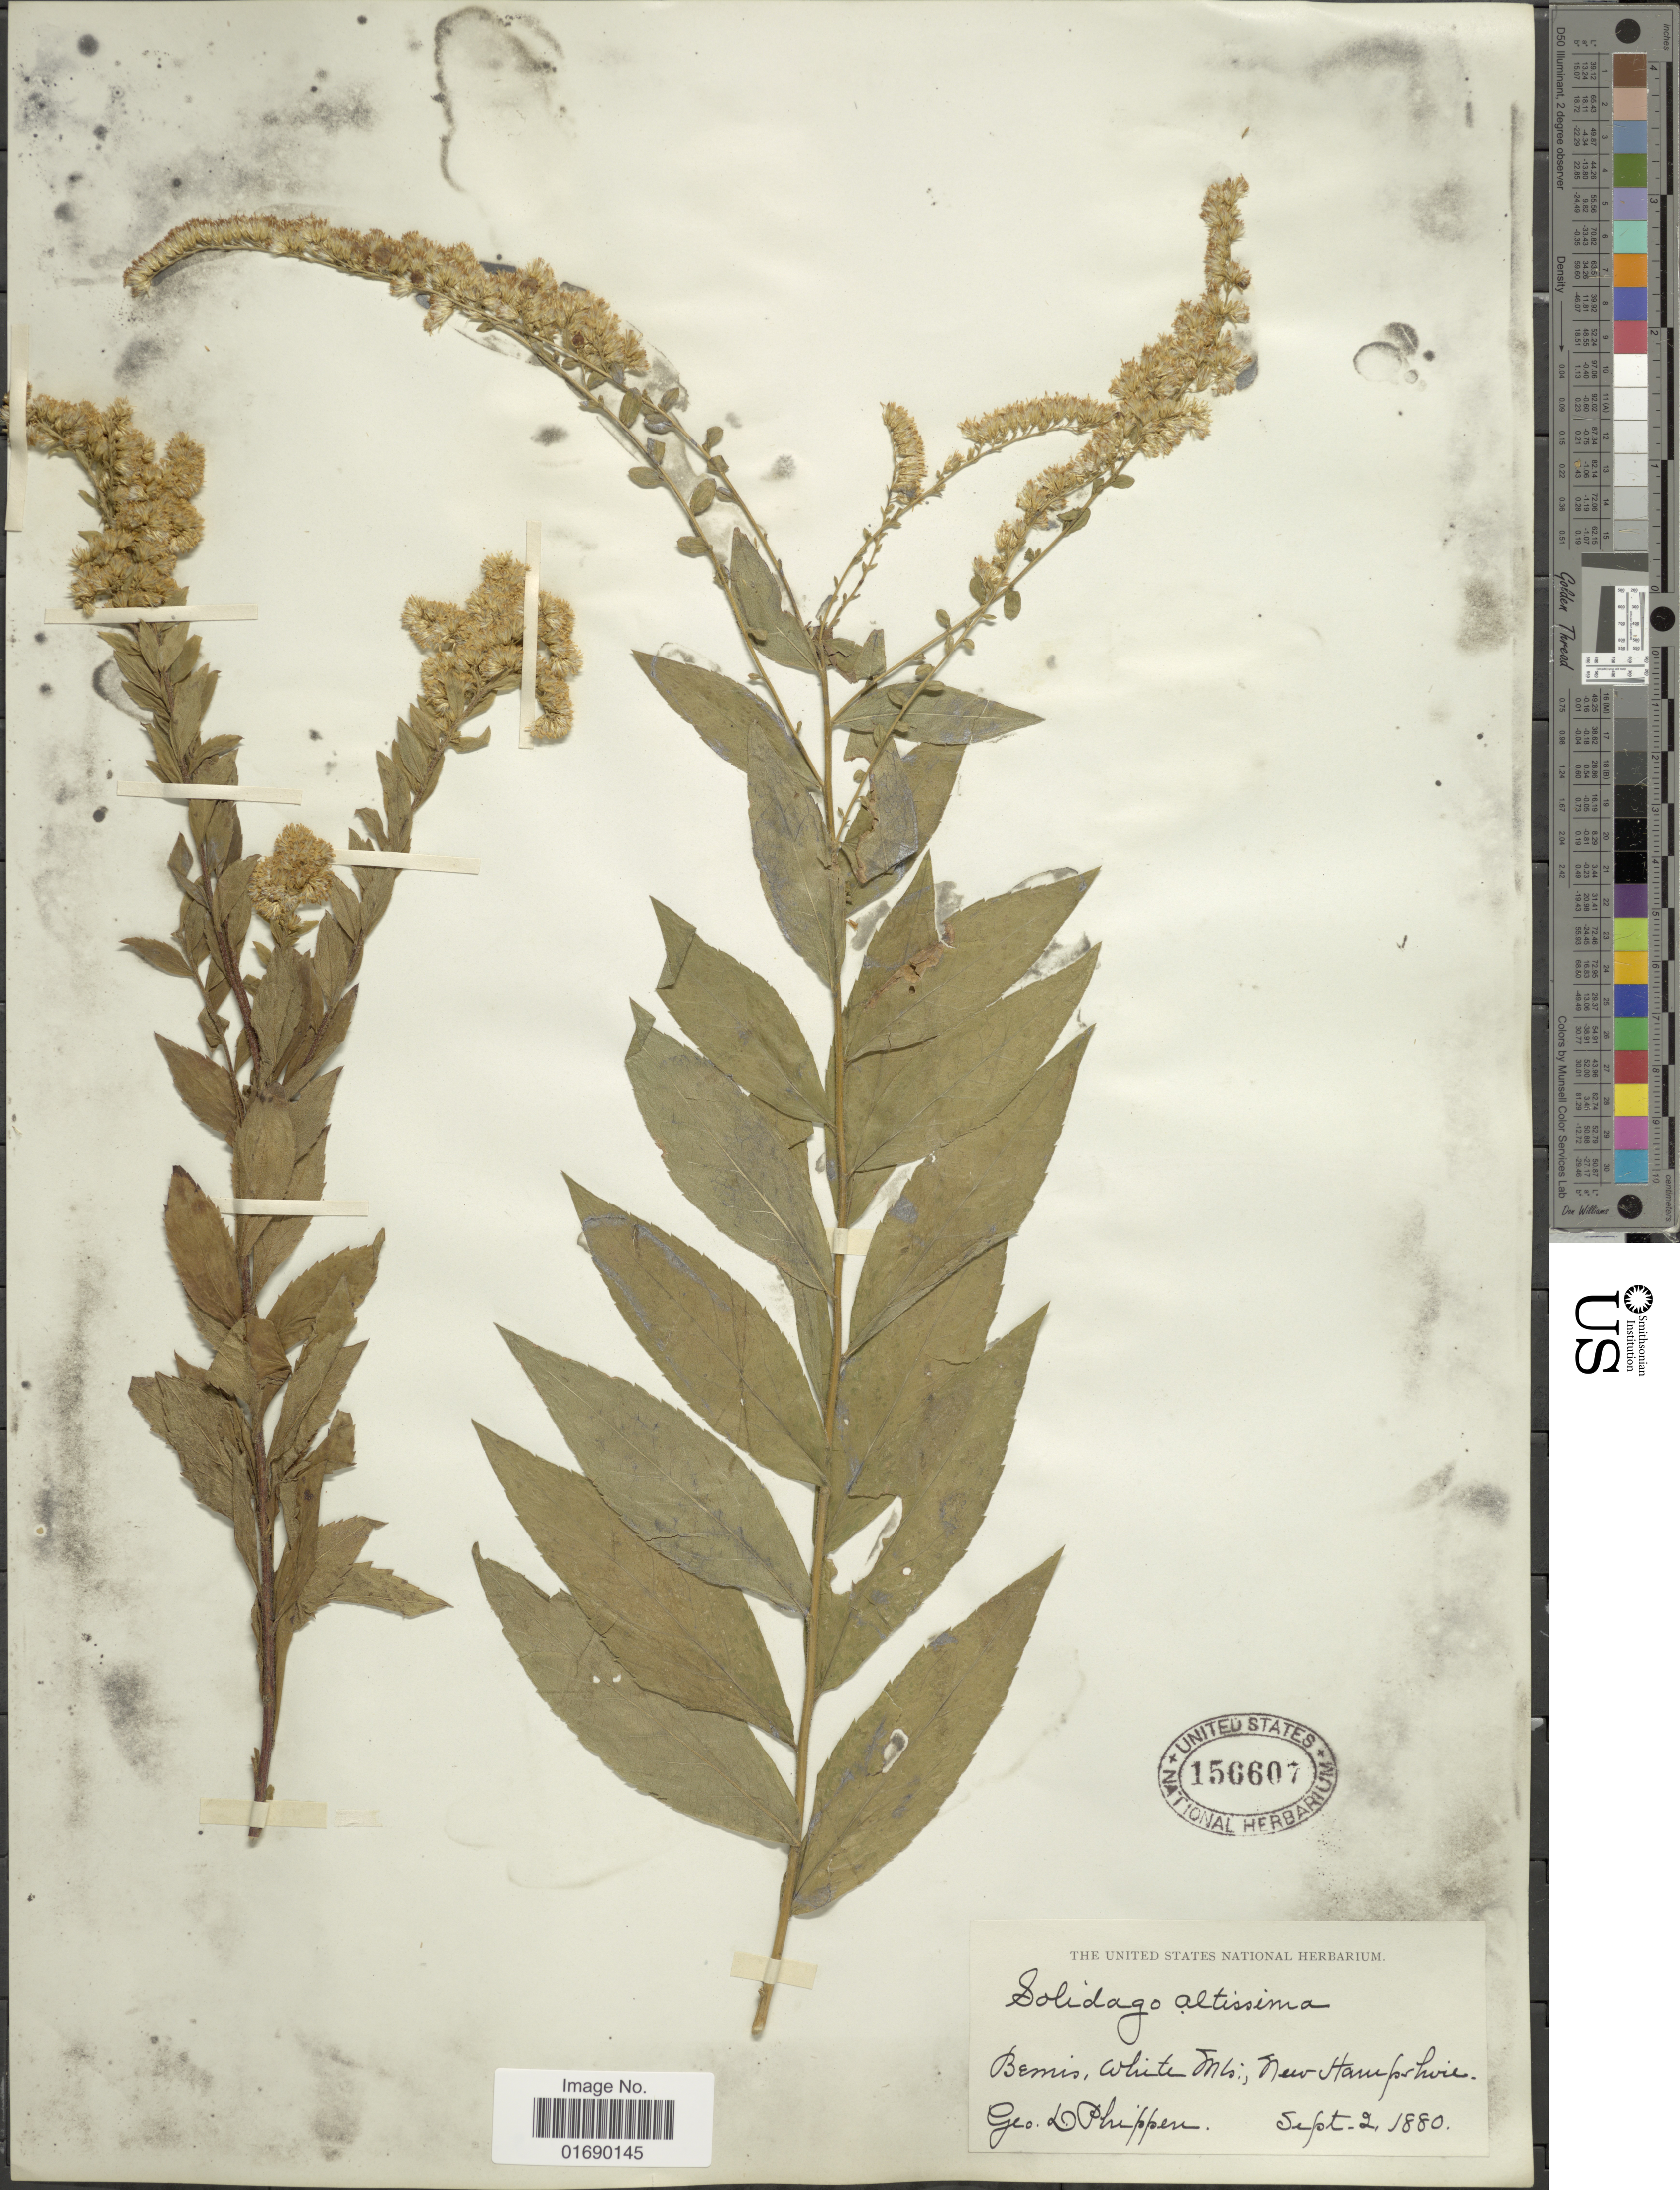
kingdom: Plantae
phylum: Tracheophyta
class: Magnoliopsida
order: Asterales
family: Asteraceae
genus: Solidago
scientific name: Solidago rugosa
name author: Mill.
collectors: G. Phippen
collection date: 1880-09-02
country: United States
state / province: New Hampshire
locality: Bemis, White Mts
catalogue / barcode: US 156607